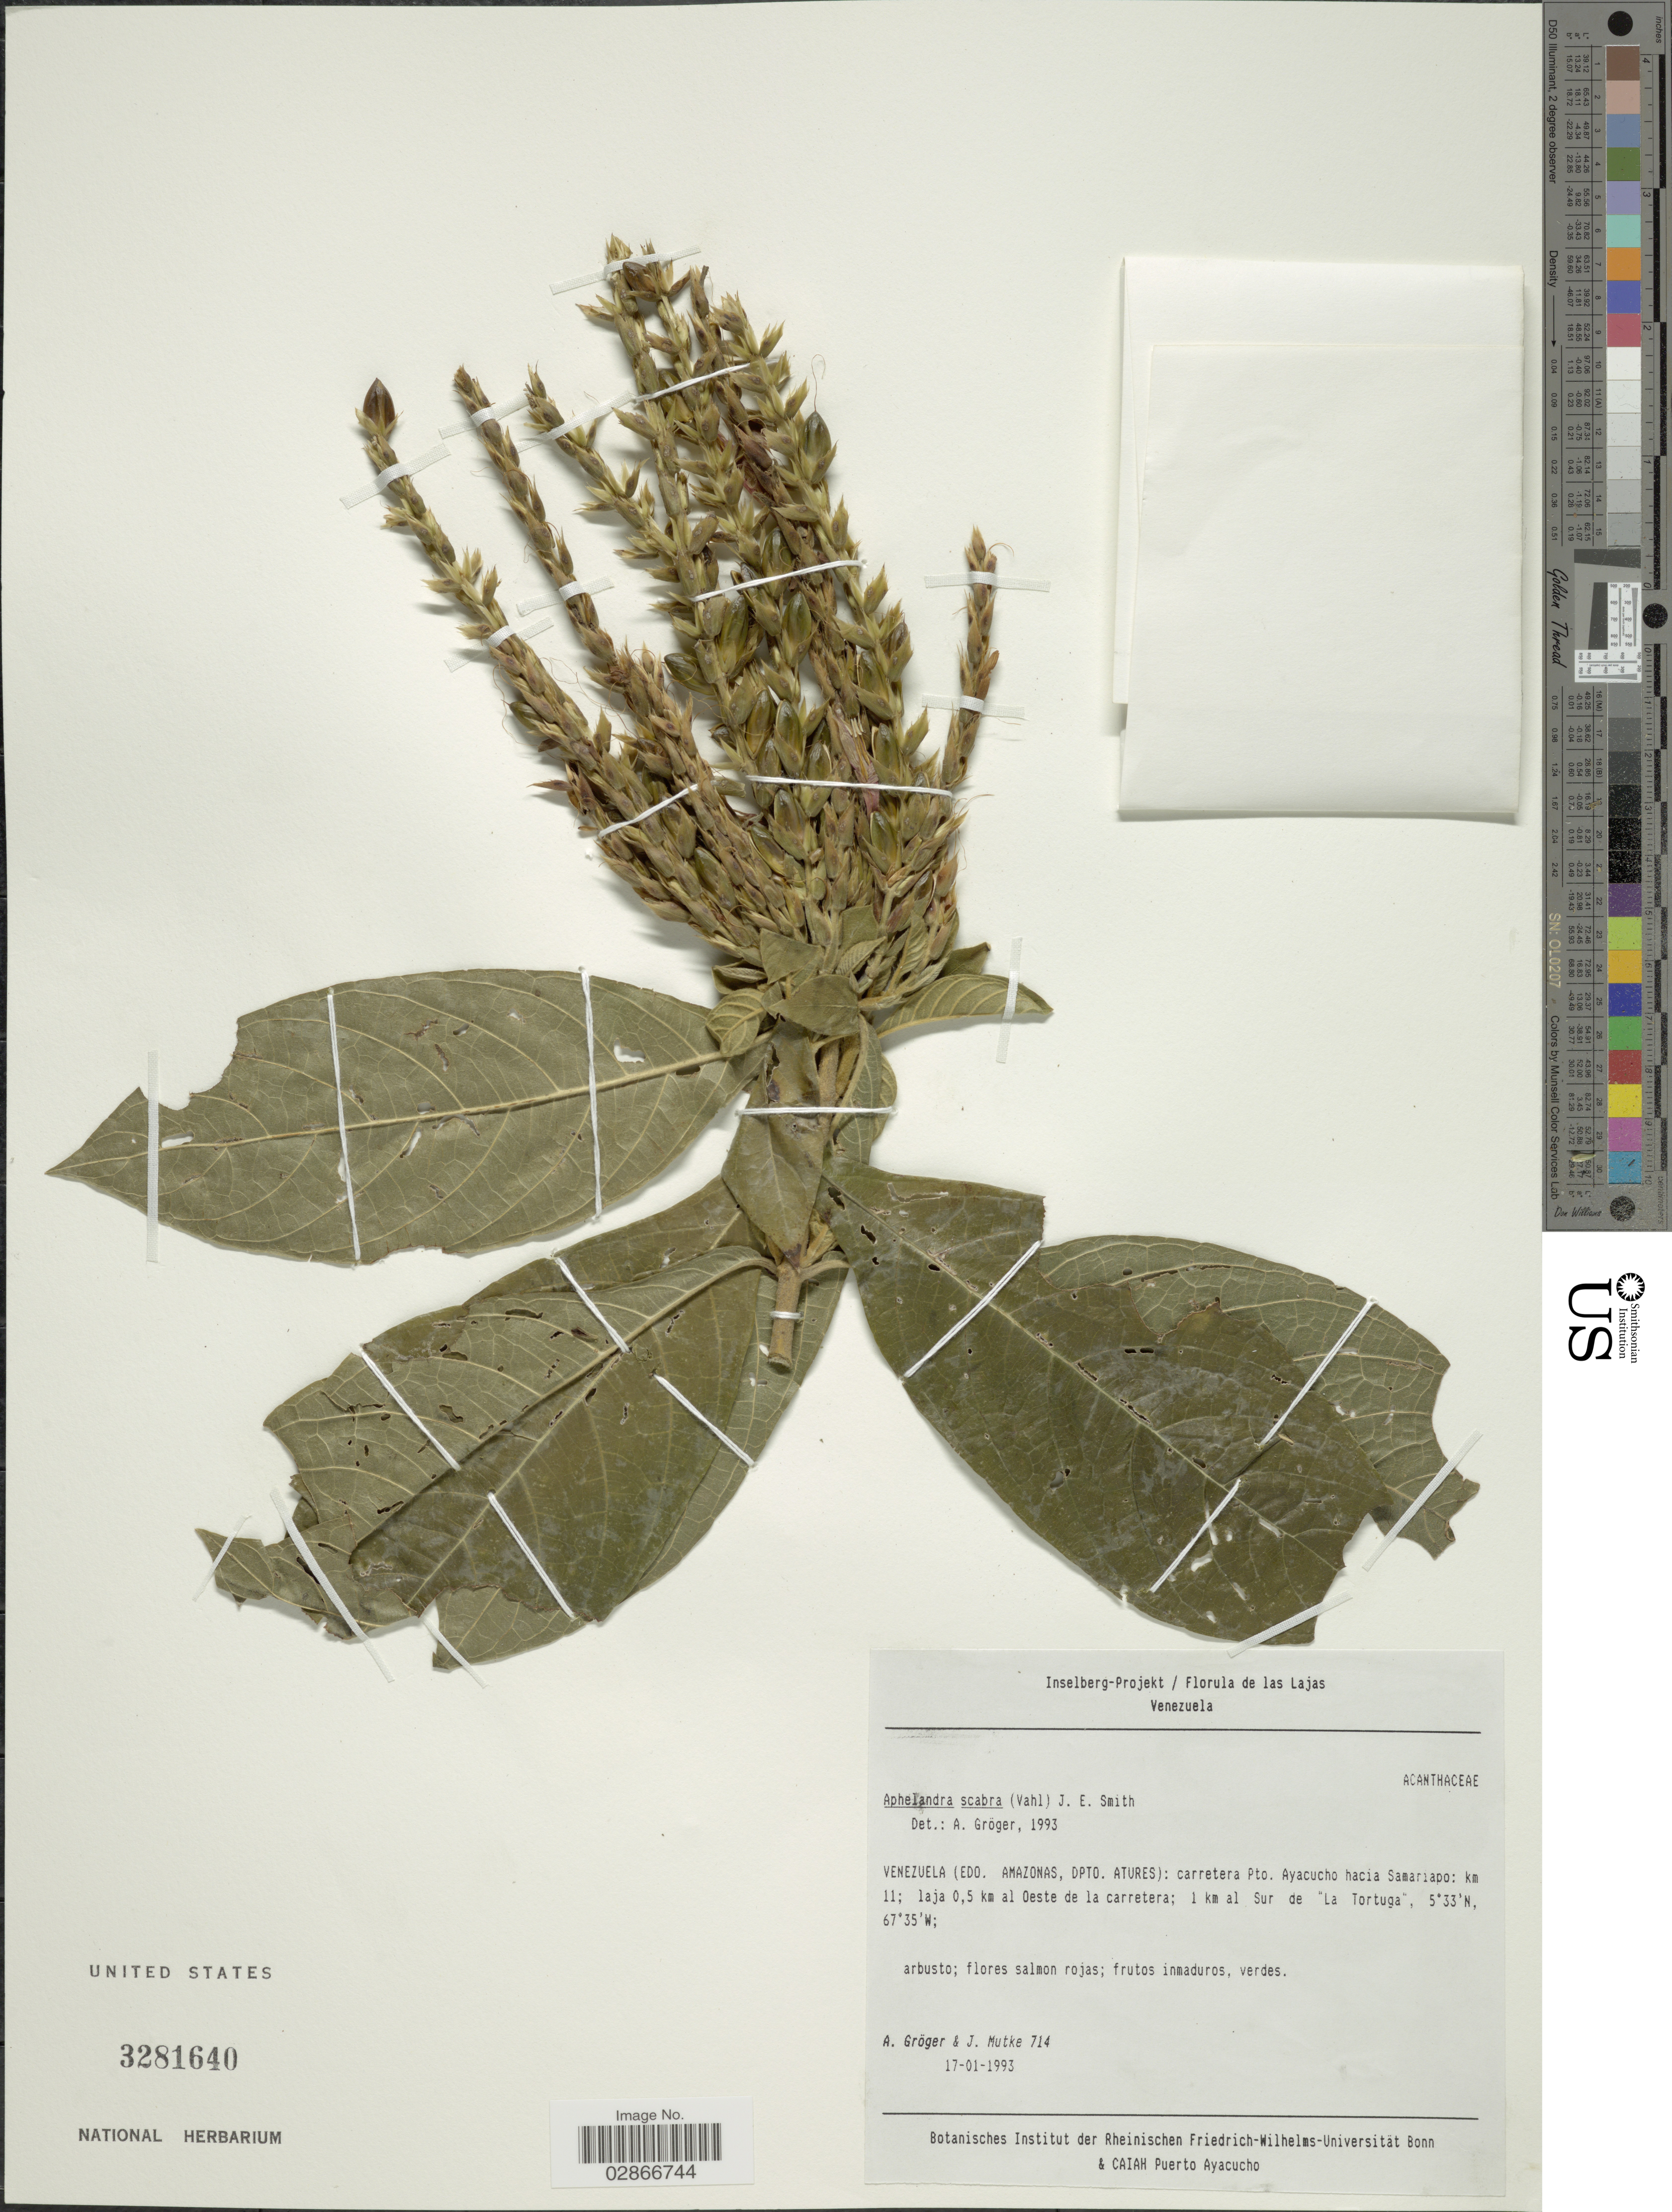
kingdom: Plantae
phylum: Tracheophyta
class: Magnoliopsida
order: Lamiales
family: Acanthaceae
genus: Aphelandra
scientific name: Aphelandra deppeana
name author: Schltdl. & Cham.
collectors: A. Gröger & J. Mutke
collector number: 714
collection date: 1993-01-17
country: Venezuela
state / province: Amazonas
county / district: Atures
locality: Carretera Pto. Ayacucho hacia Samariapo: km 11; laja 0.5 km al Oeste de la carretera; 1 km al Sur de "La Tortuga".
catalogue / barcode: US 3281640